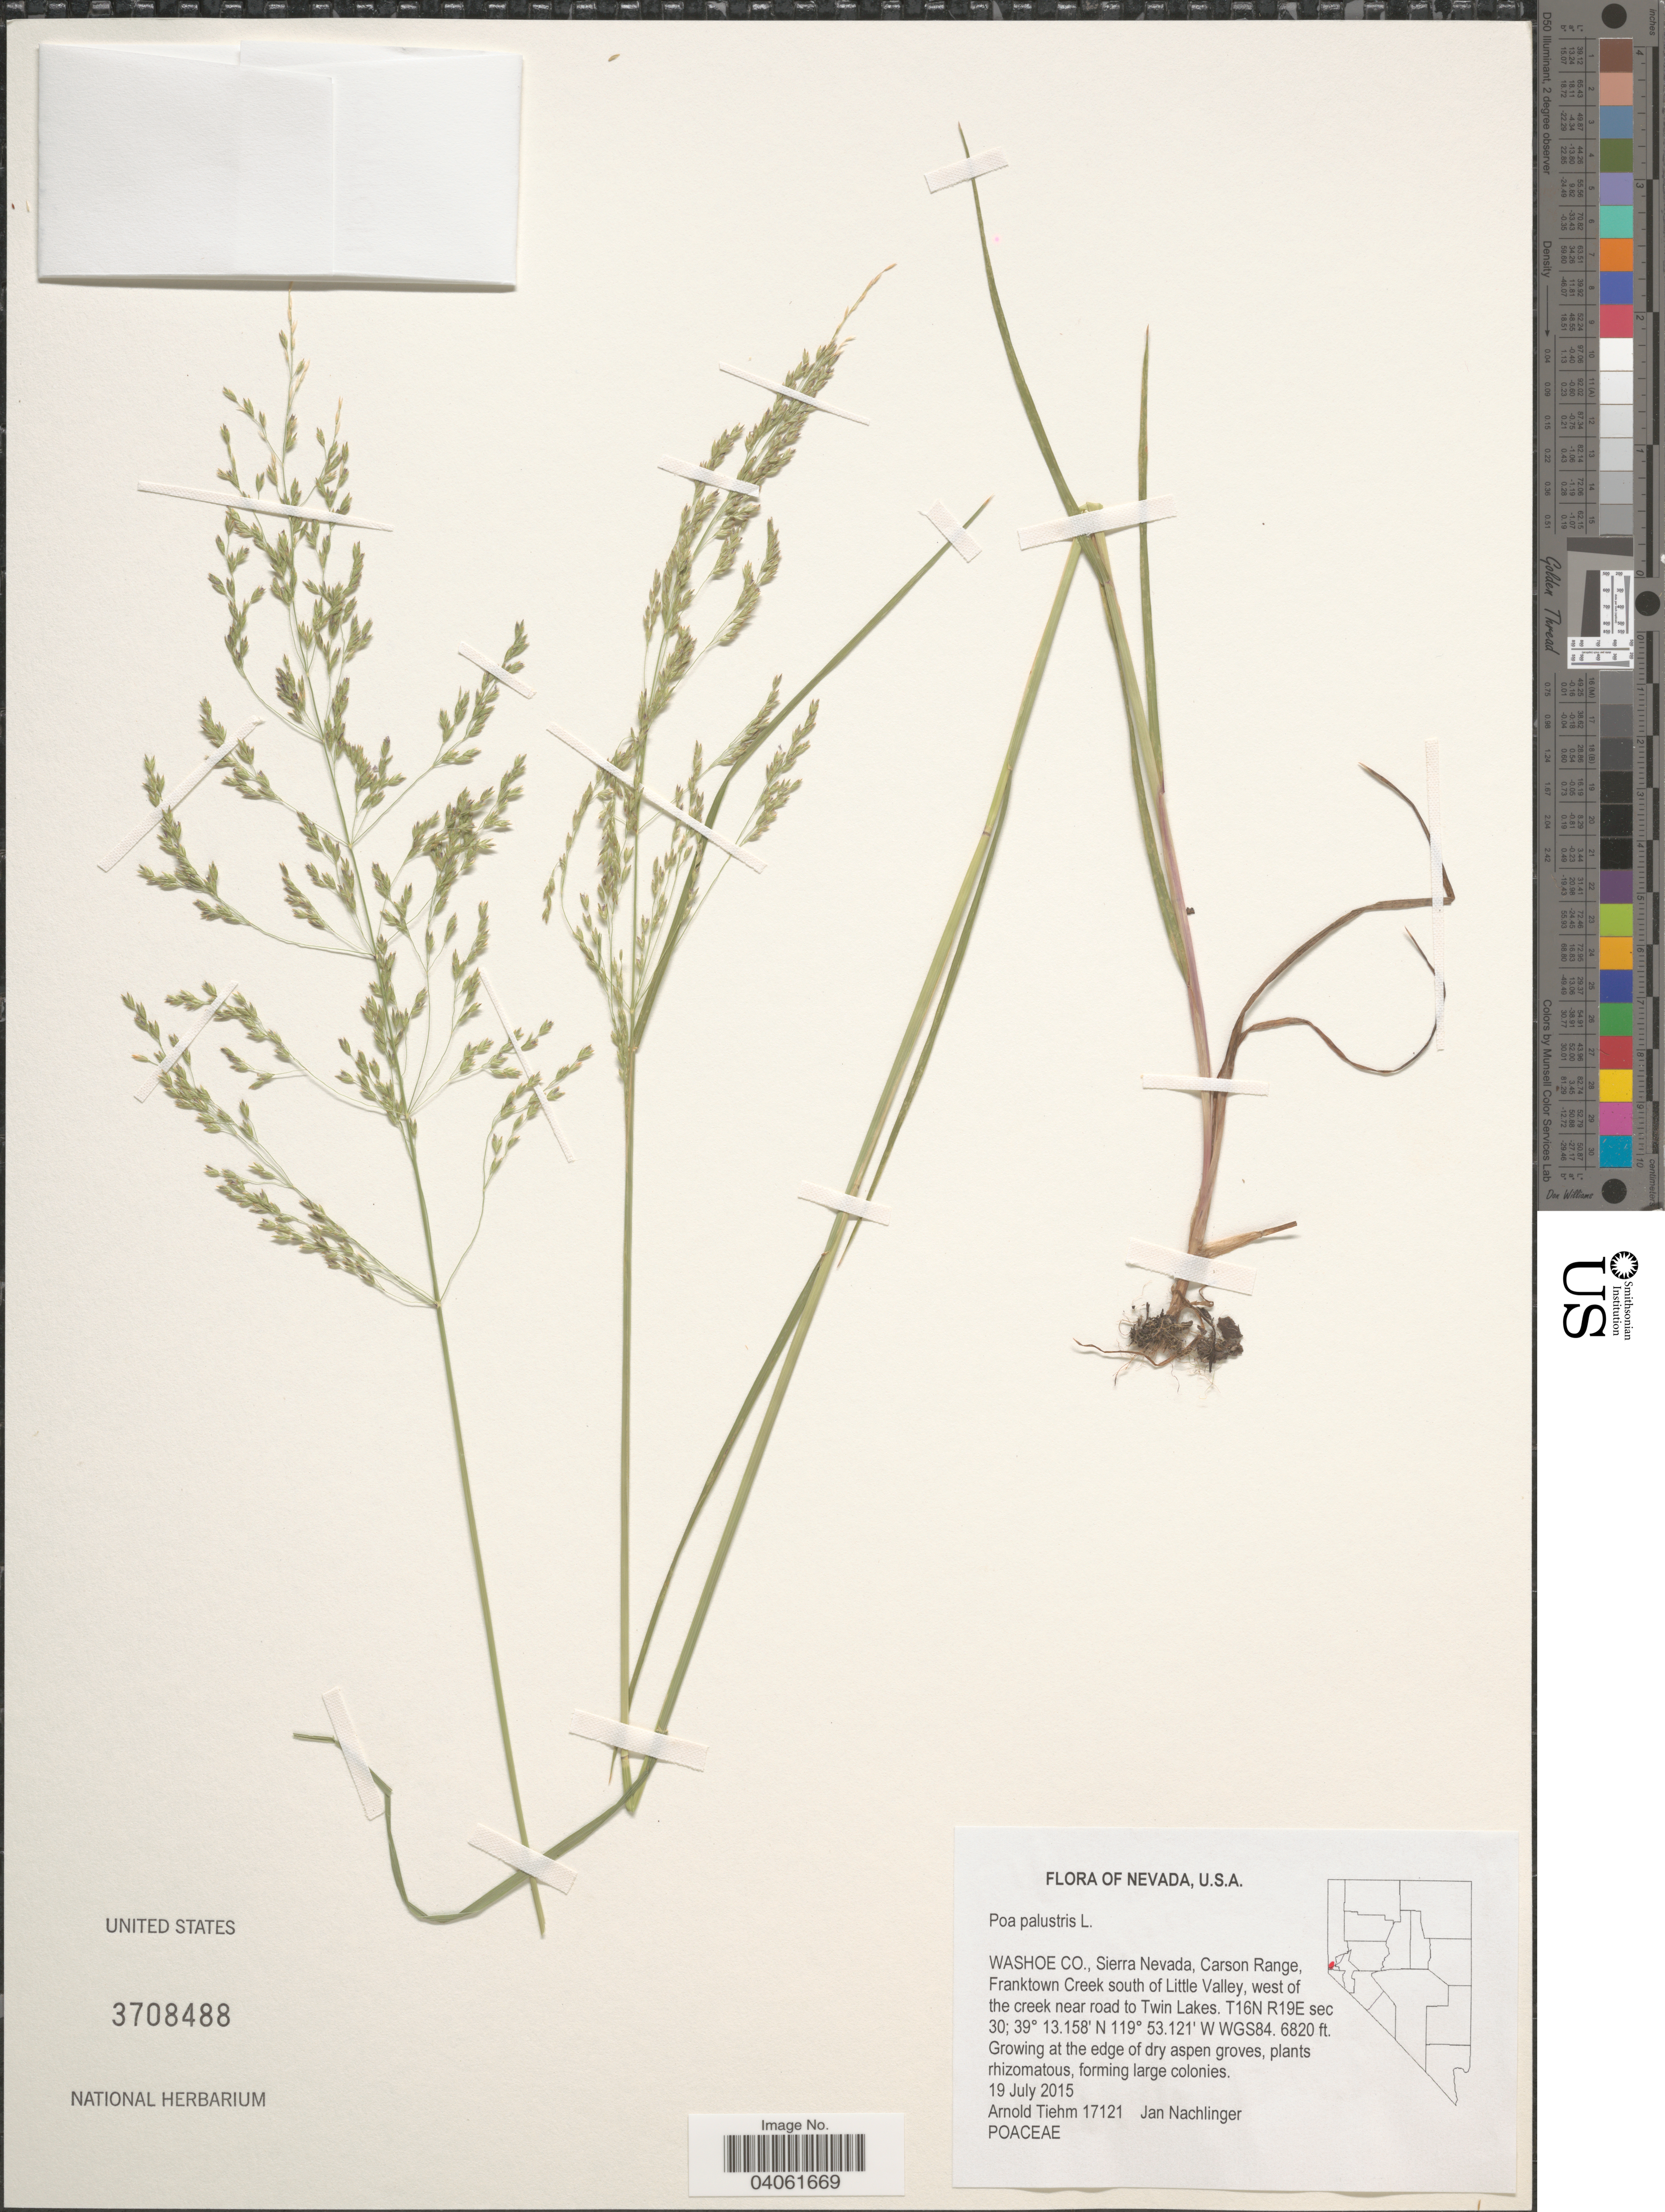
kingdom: Plantae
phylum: Tracheophyta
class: Liliopsida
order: Poales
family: Poaceae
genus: Poa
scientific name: Poa palustris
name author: L.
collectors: A. Tiehm & J. Nachlinger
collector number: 17121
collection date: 2015-07-19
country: United States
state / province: Nevada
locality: Washoe Co., Sierra Nevada, Carson Range, Franktown Creek south of Little Valley, west of the creek near road to Twin Lakes. T16N R19E sec 30; WGS84. At the edge of dry aspen groves.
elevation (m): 2079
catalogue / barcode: US 3708488